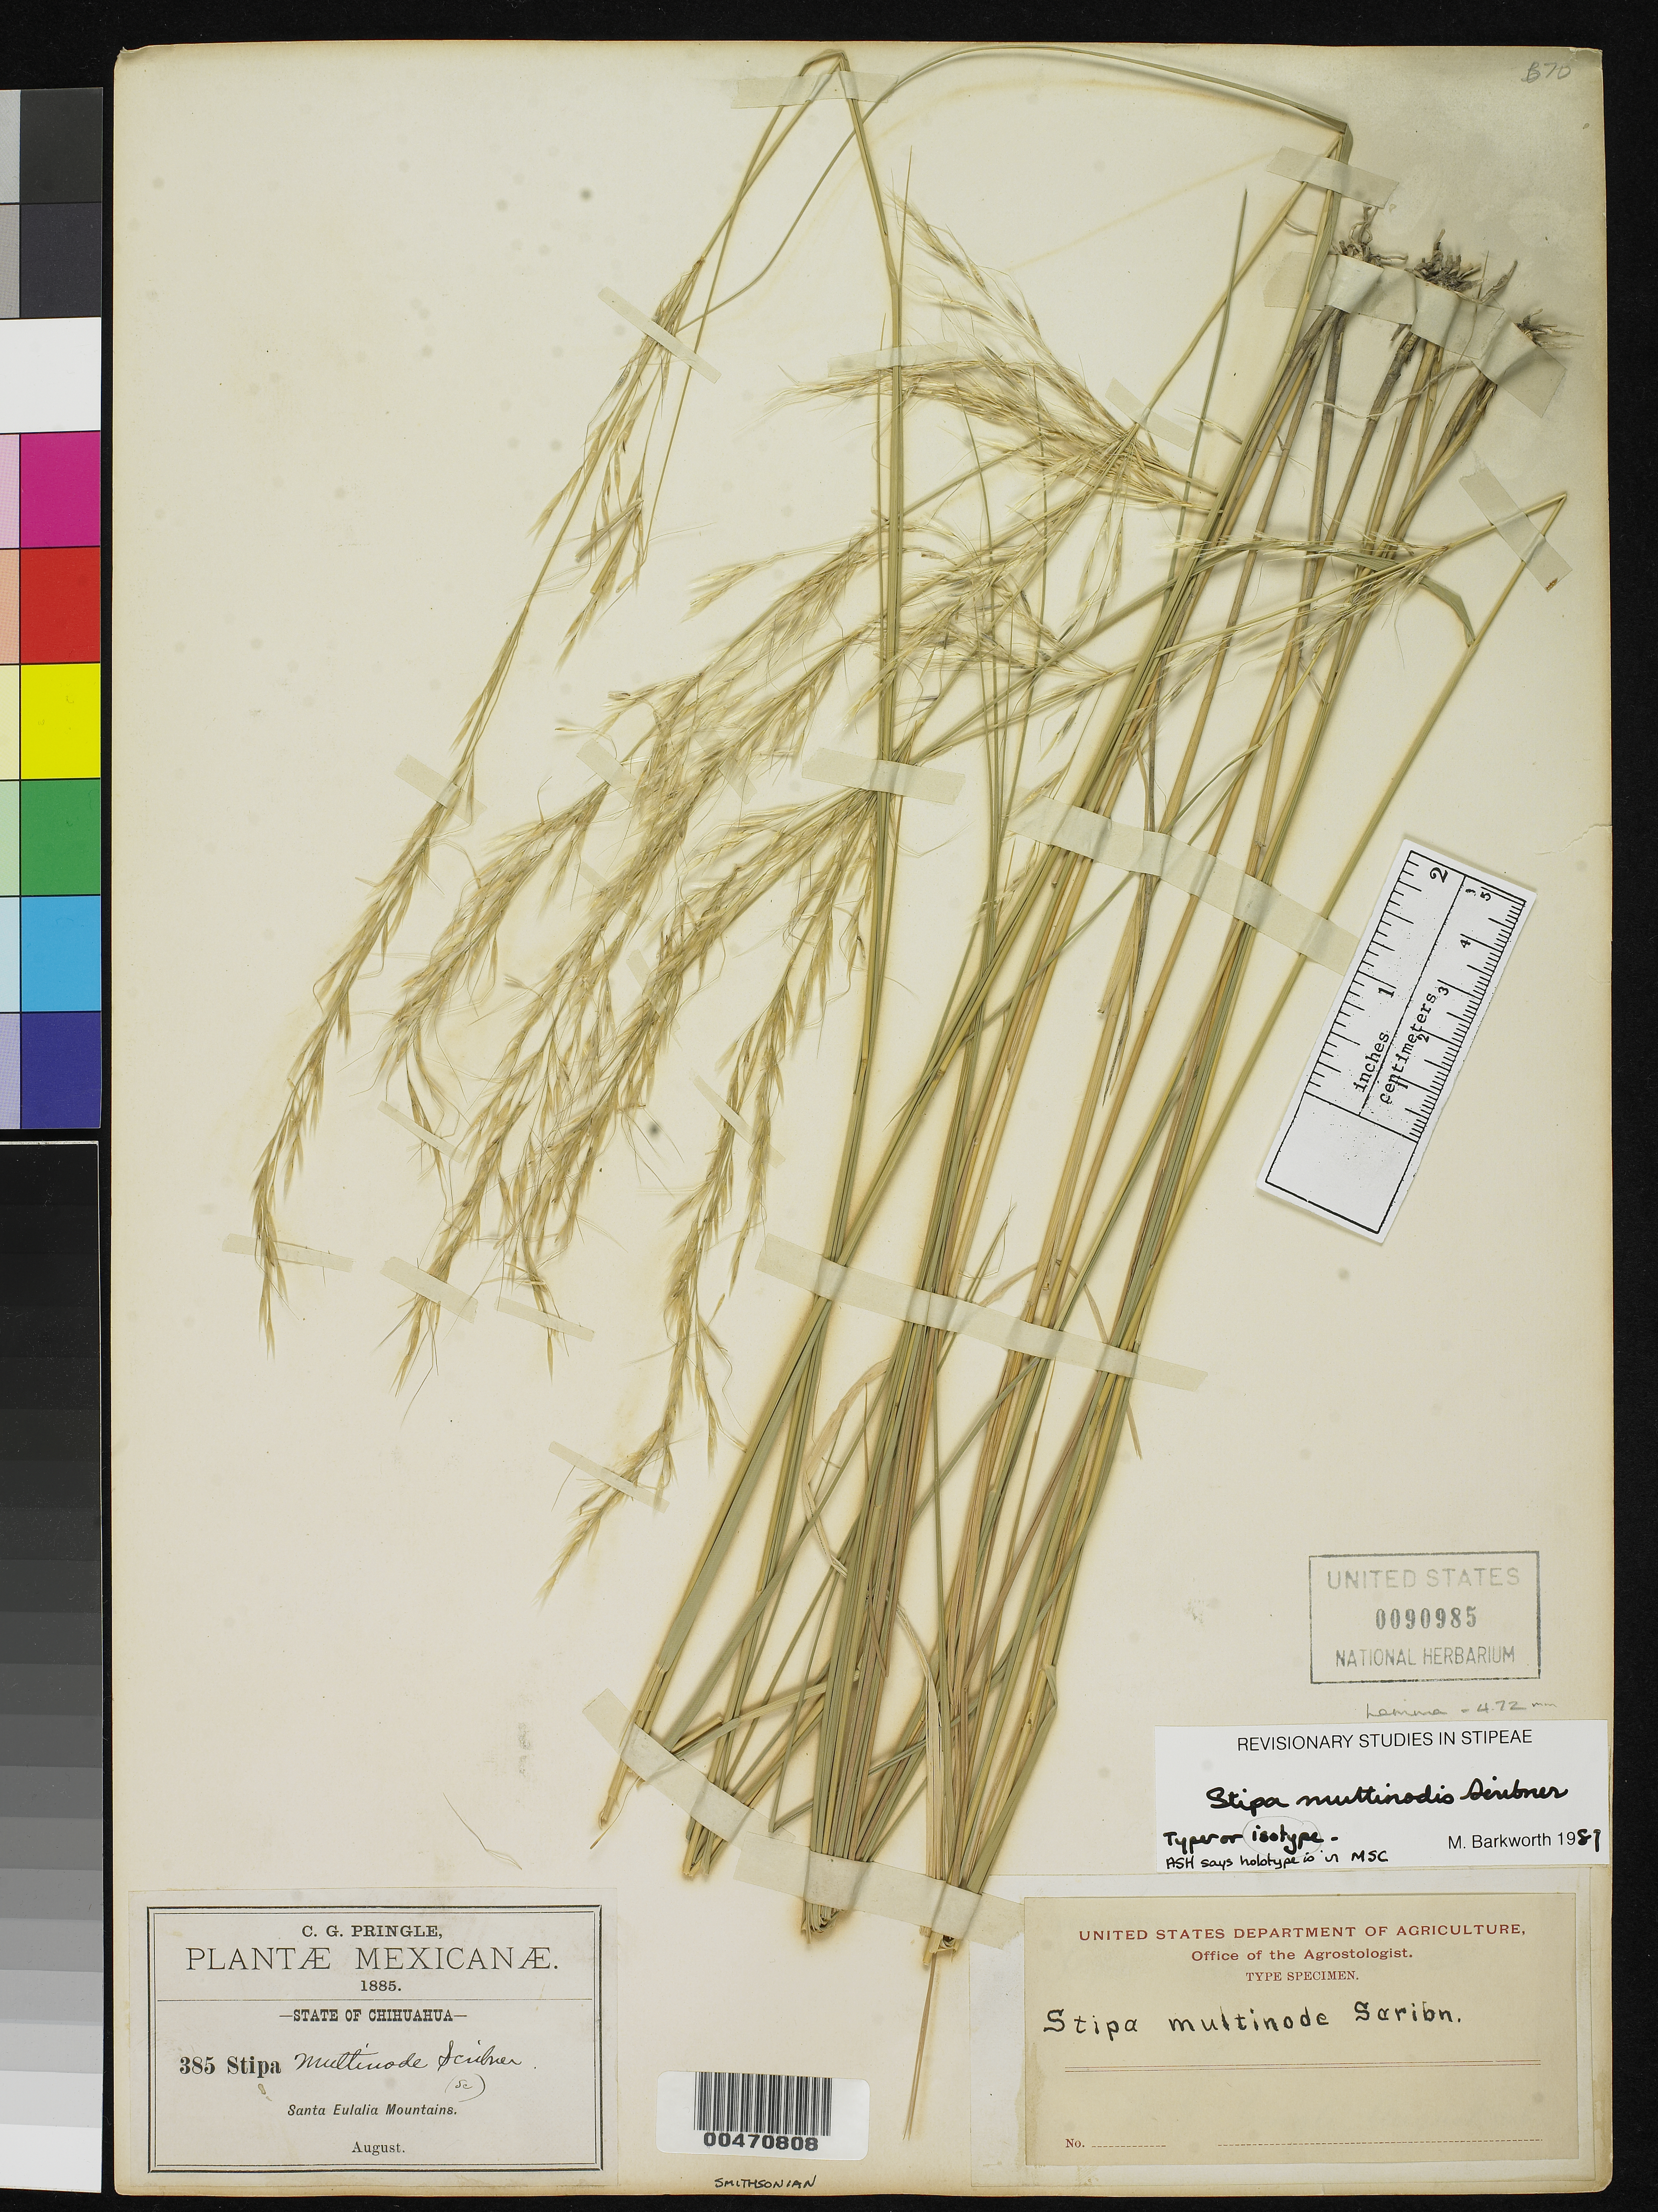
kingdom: Plantae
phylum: Tracheophyta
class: Liliopsida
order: Poales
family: Poaceae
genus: Stipa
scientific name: Stipa multinodis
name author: Scribn. ex W.J. Beal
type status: Isotype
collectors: C. G. Pringle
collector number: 385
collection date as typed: Aug 1885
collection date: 1885-08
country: Mexico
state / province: Chihuahua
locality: Santa Eulalia Mountains.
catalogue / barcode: US 90985